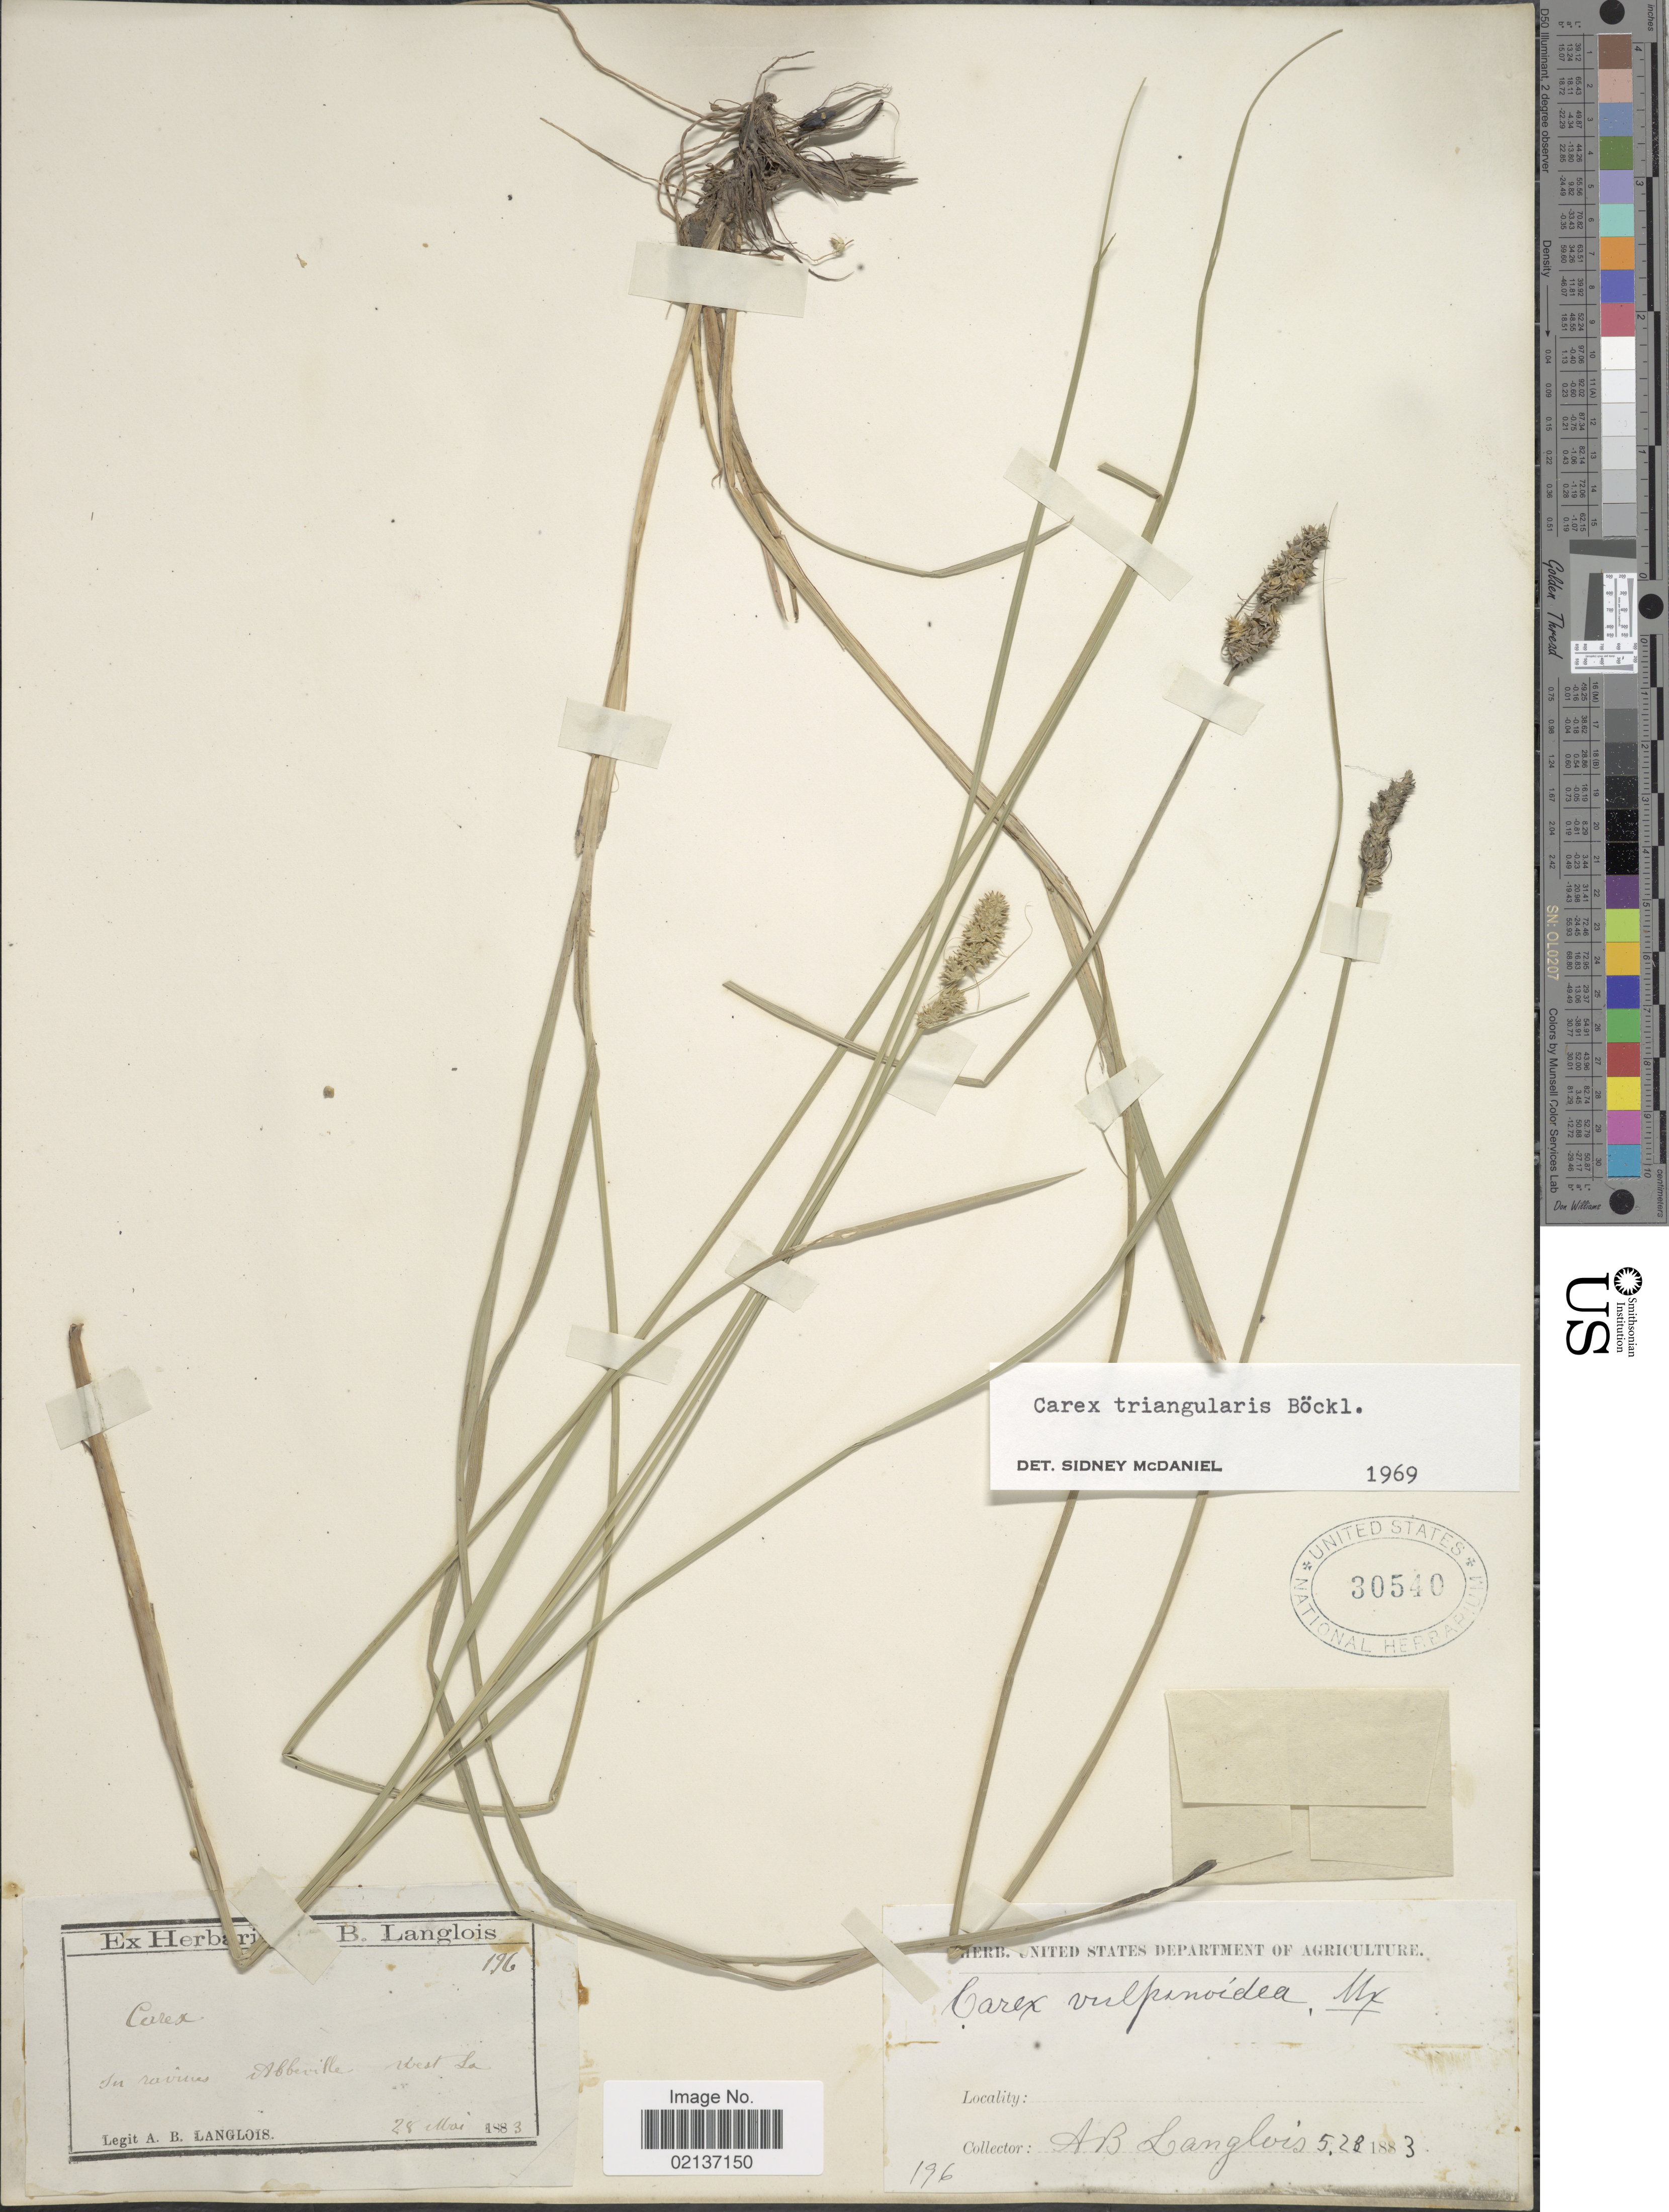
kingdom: Plantae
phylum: Tracheophyta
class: Liliopsida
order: Poales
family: Cyperaceae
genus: Carex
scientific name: Carex triangularis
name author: Boeckeler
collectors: A. Langlois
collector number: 196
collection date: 1883-05-25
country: United States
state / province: Louisiana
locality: In ravines. Abbeville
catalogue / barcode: US 30540